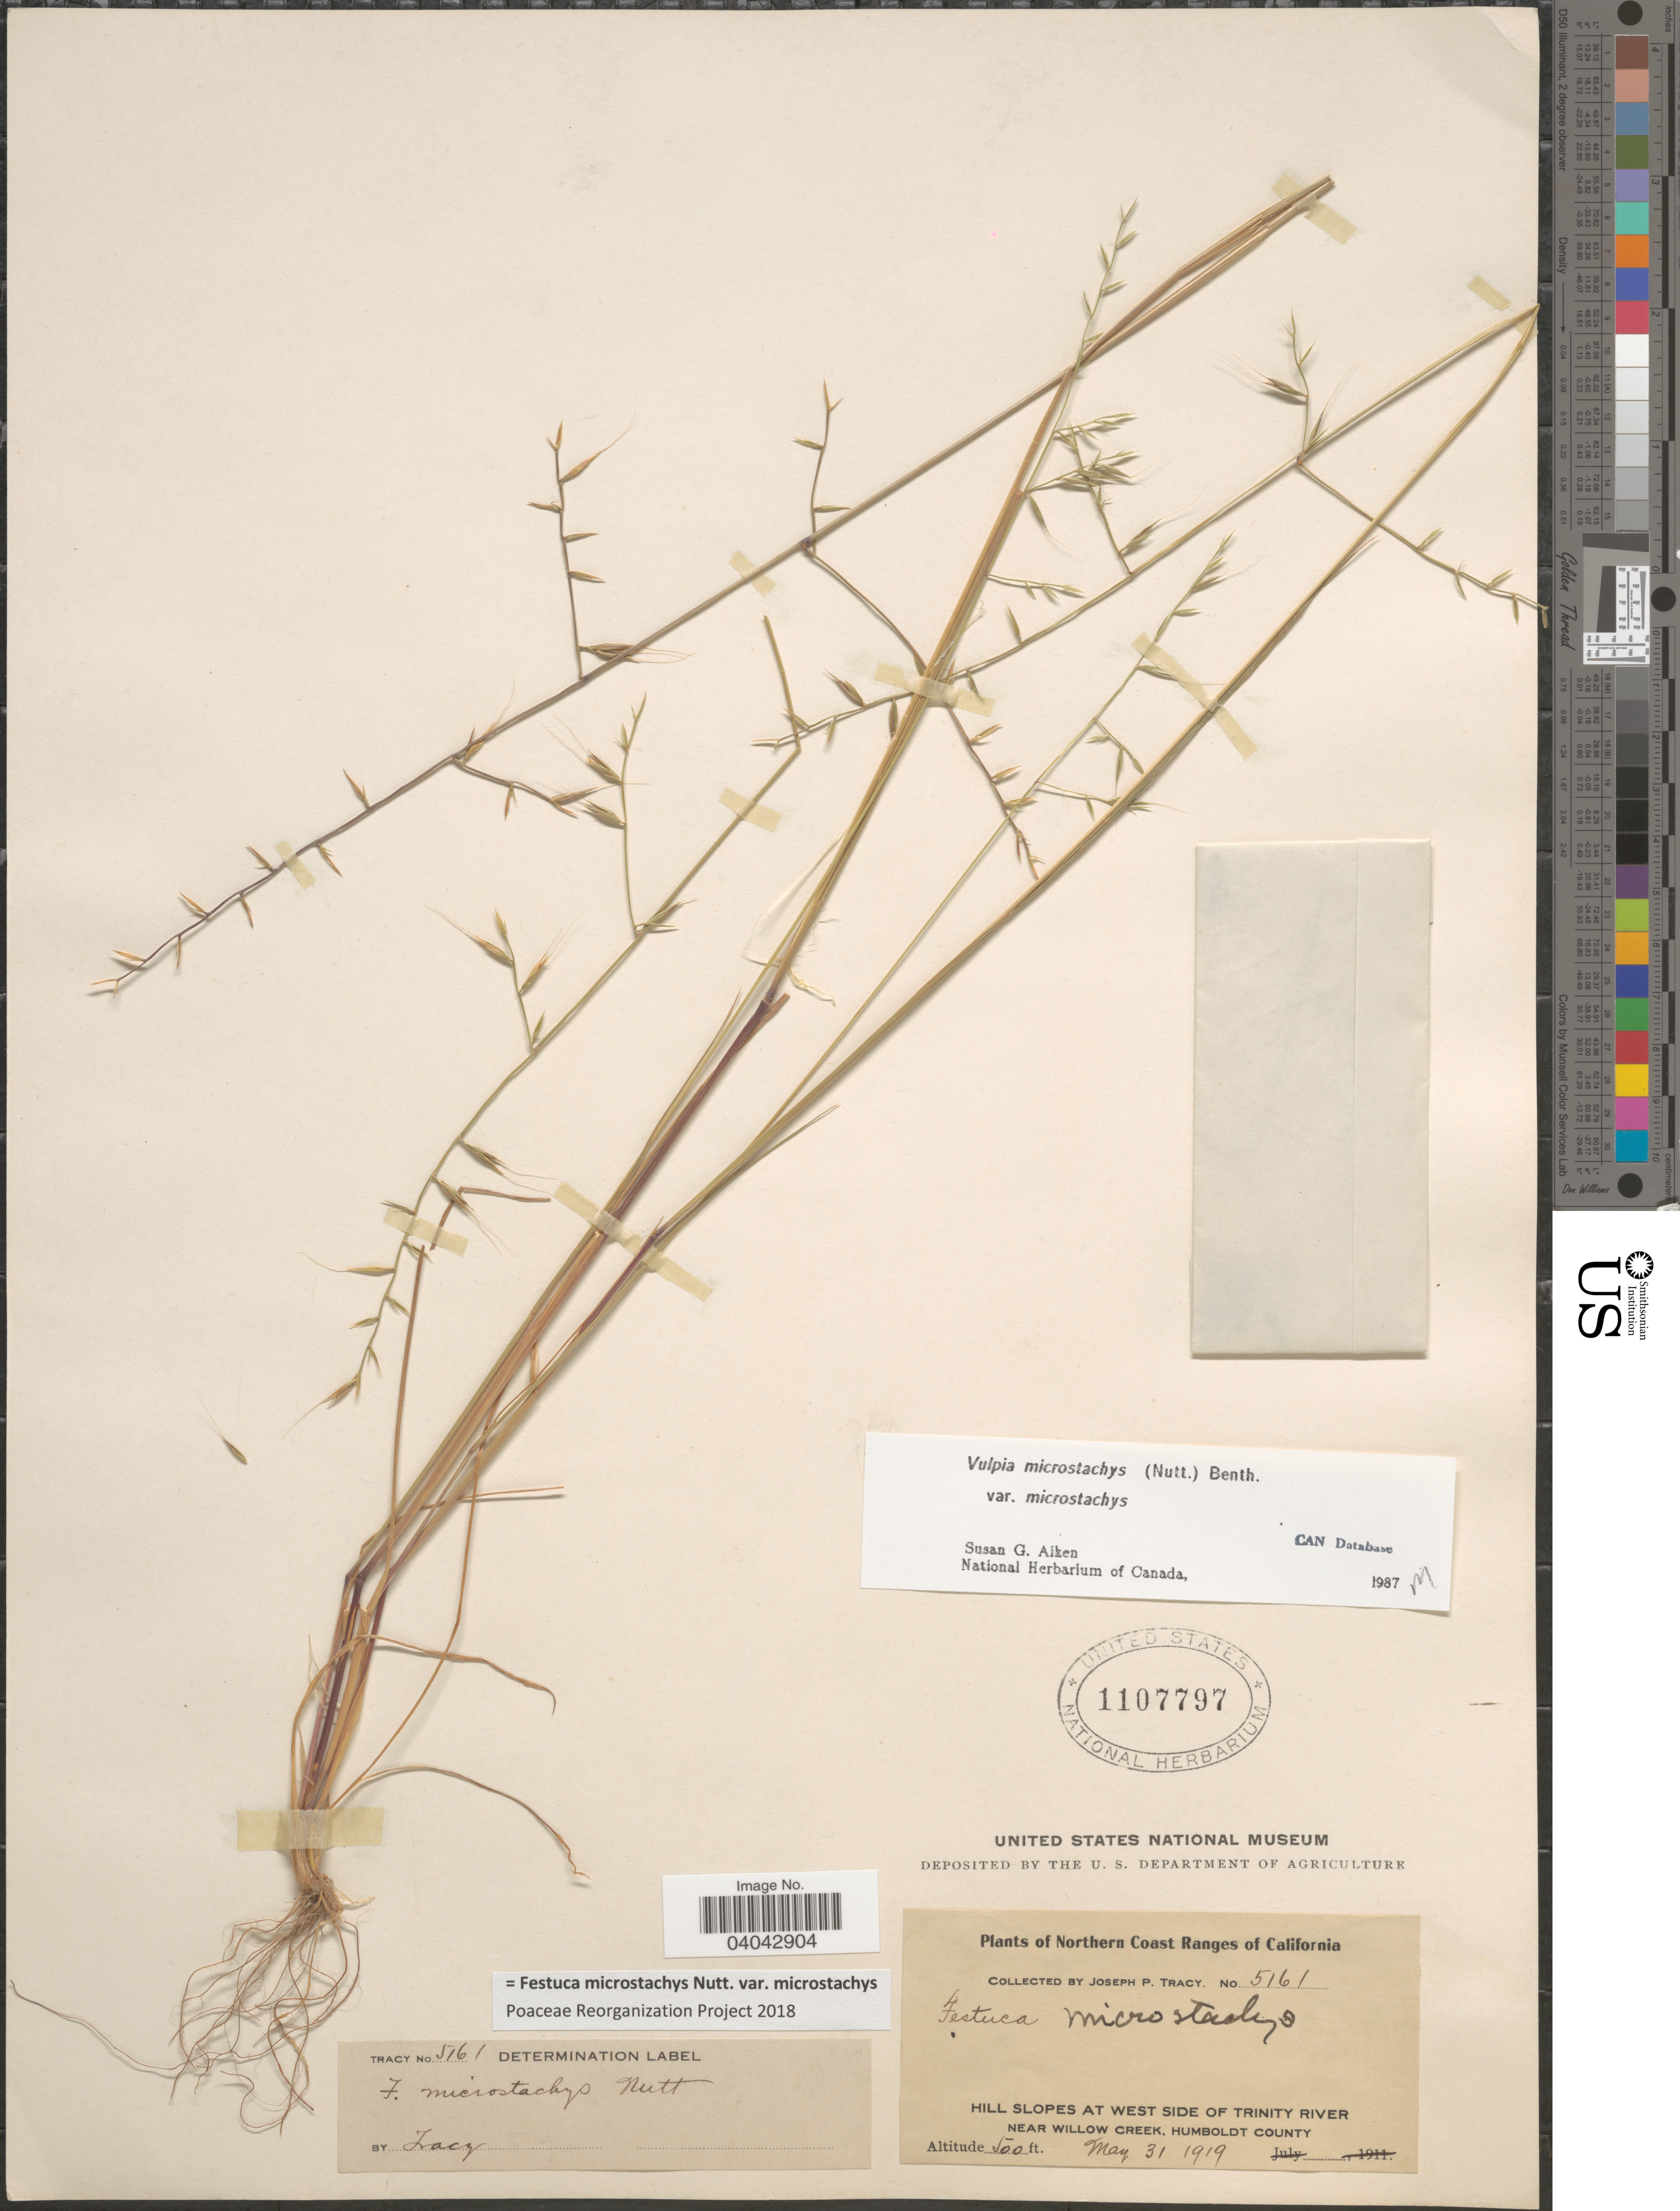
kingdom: Plantae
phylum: Tracheophyta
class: Liliopsida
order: Poales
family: Poaceae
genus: Festuca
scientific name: Festuca microstachys var. microstachys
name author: Nutt.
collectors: J. Tracy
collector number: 5161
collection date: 1919-05-31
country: United States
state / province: California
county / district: Humboldt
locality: Northern Coast Ranges of California. Hill slopes at west side of Trinity River near Willow Creek, Humboldt County.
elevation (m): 152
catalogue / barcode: US 1107797